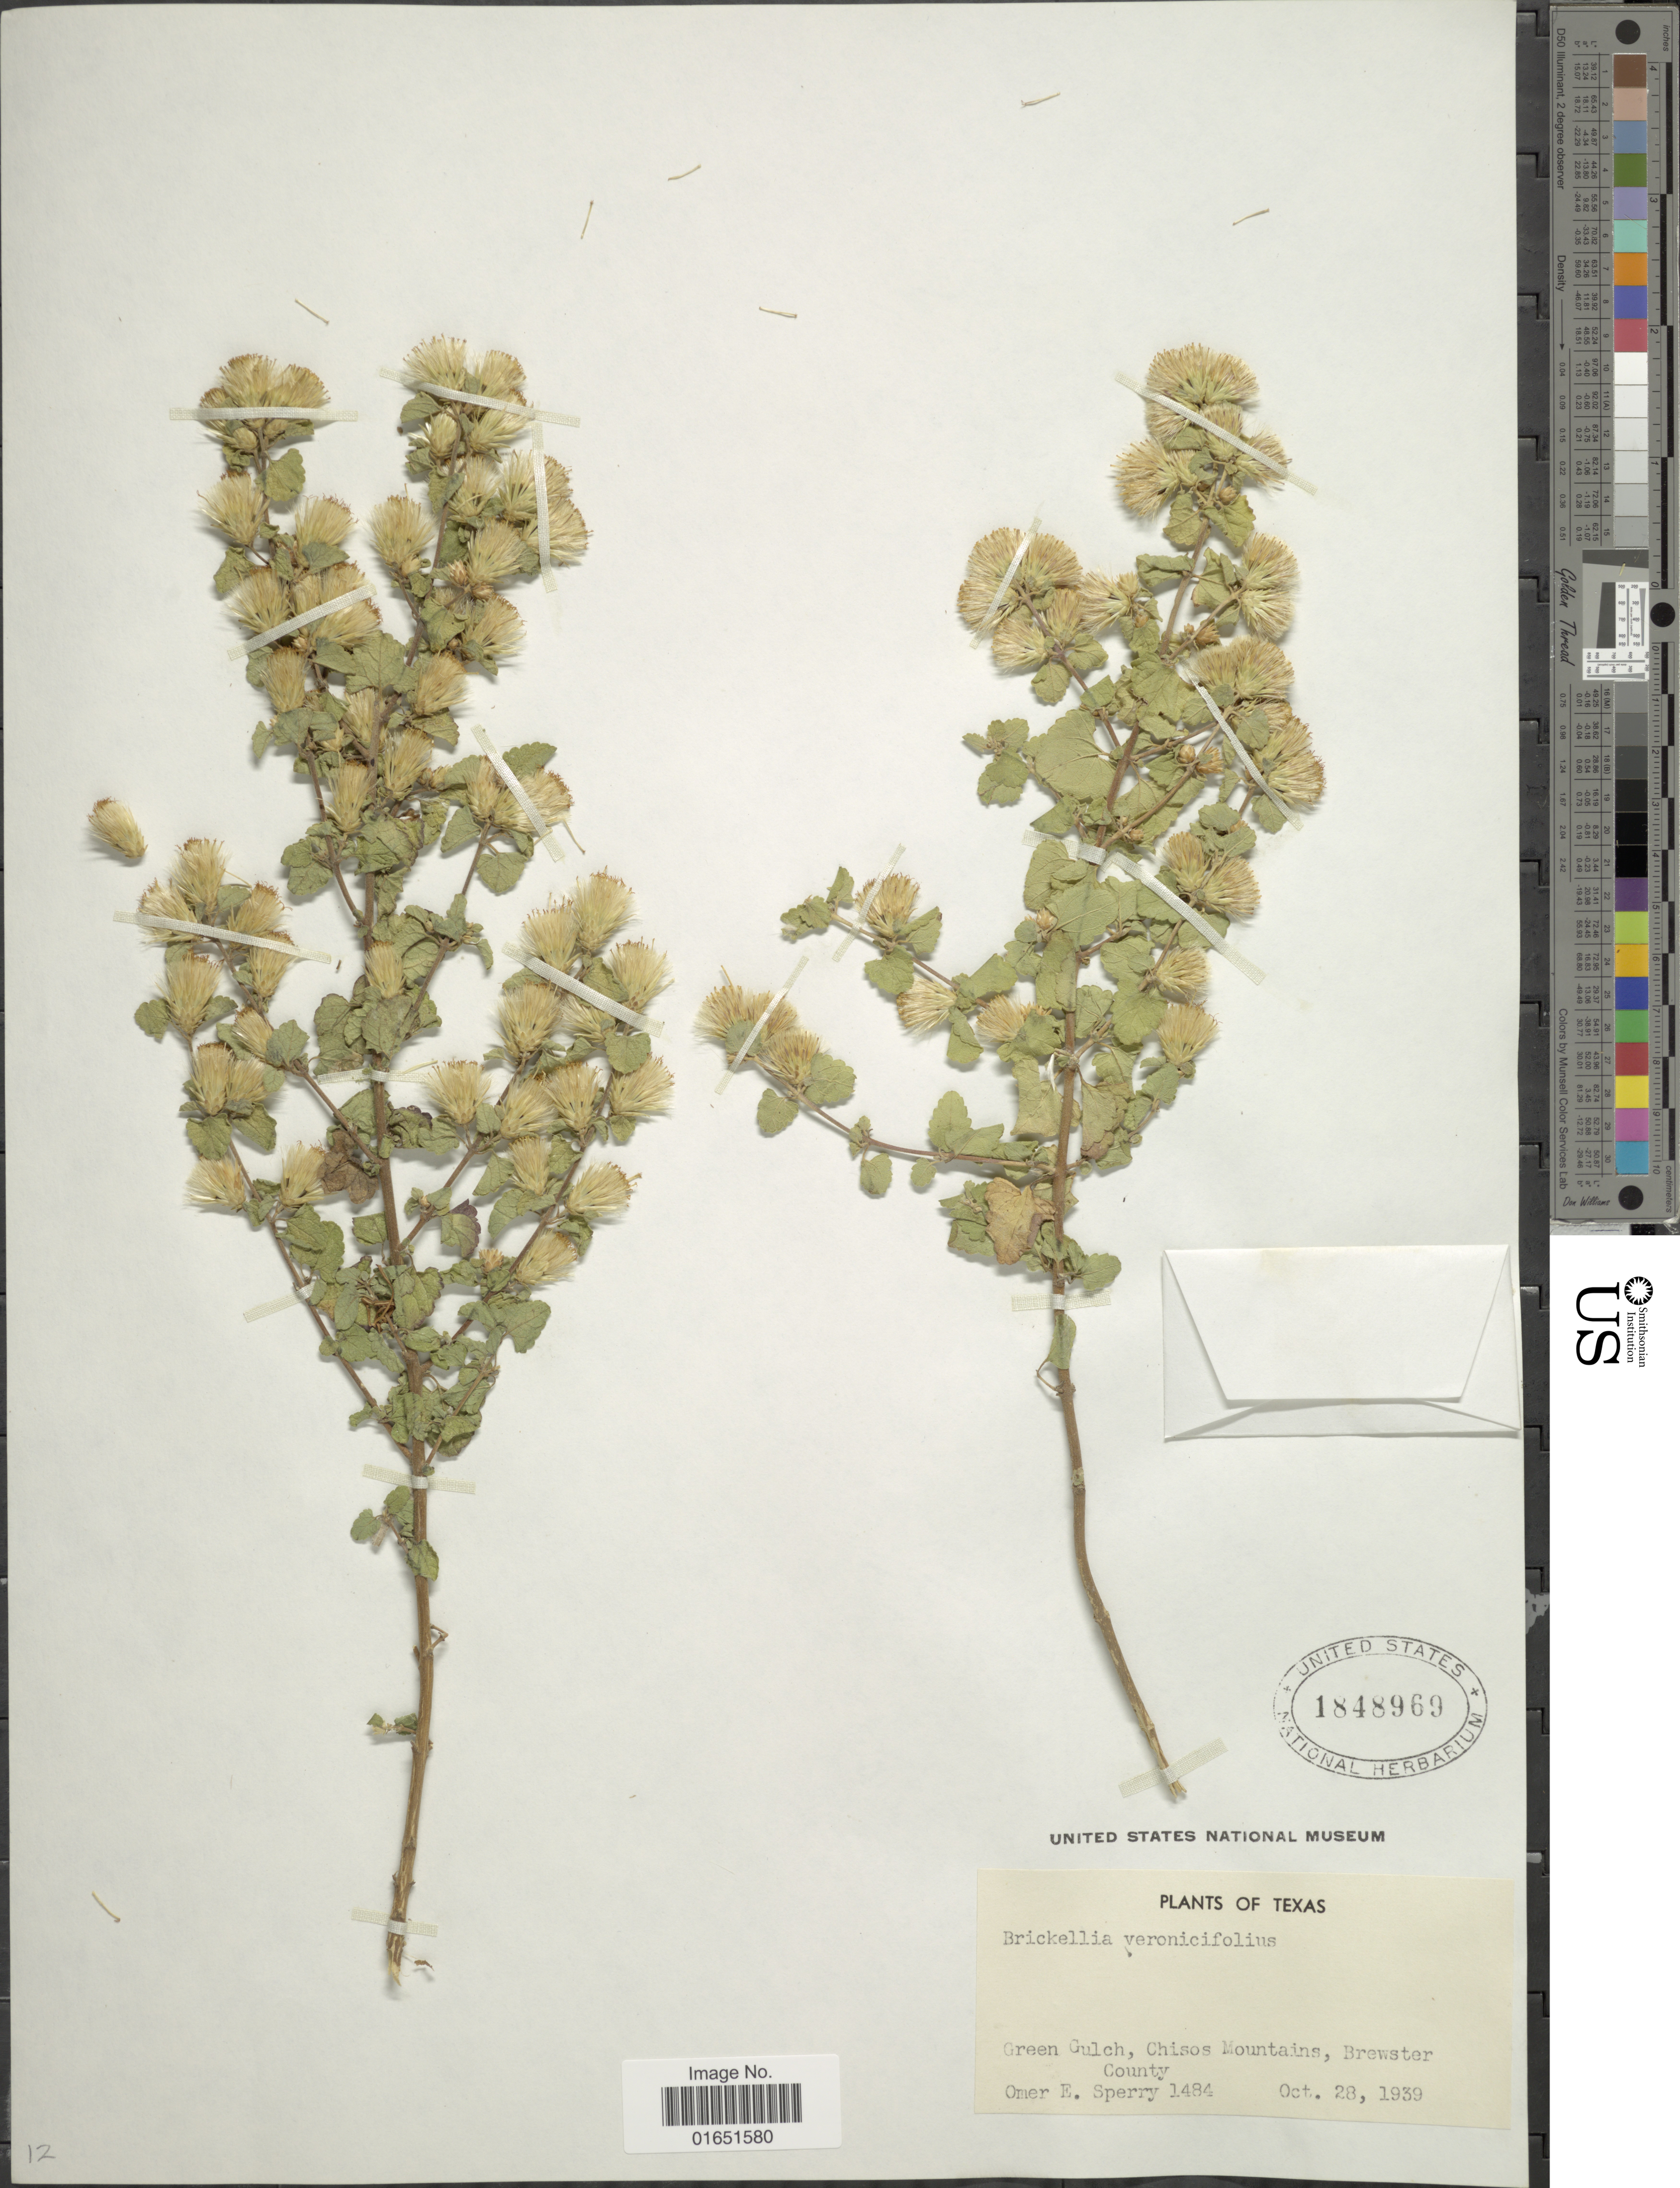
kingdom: Plantae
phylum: Tracheophyta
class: Magnoliopsida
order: Asterales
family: Asteraceae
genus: Brickellia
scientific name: Brickellia veronicaefolia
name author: (Kunth) A. Gray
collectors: O. E. Sperry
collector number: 1484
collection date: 1939-10-28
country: United States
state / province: Texas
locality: Green Gulch, Chisos Mountains, Brewster County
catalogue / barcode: US 1848969